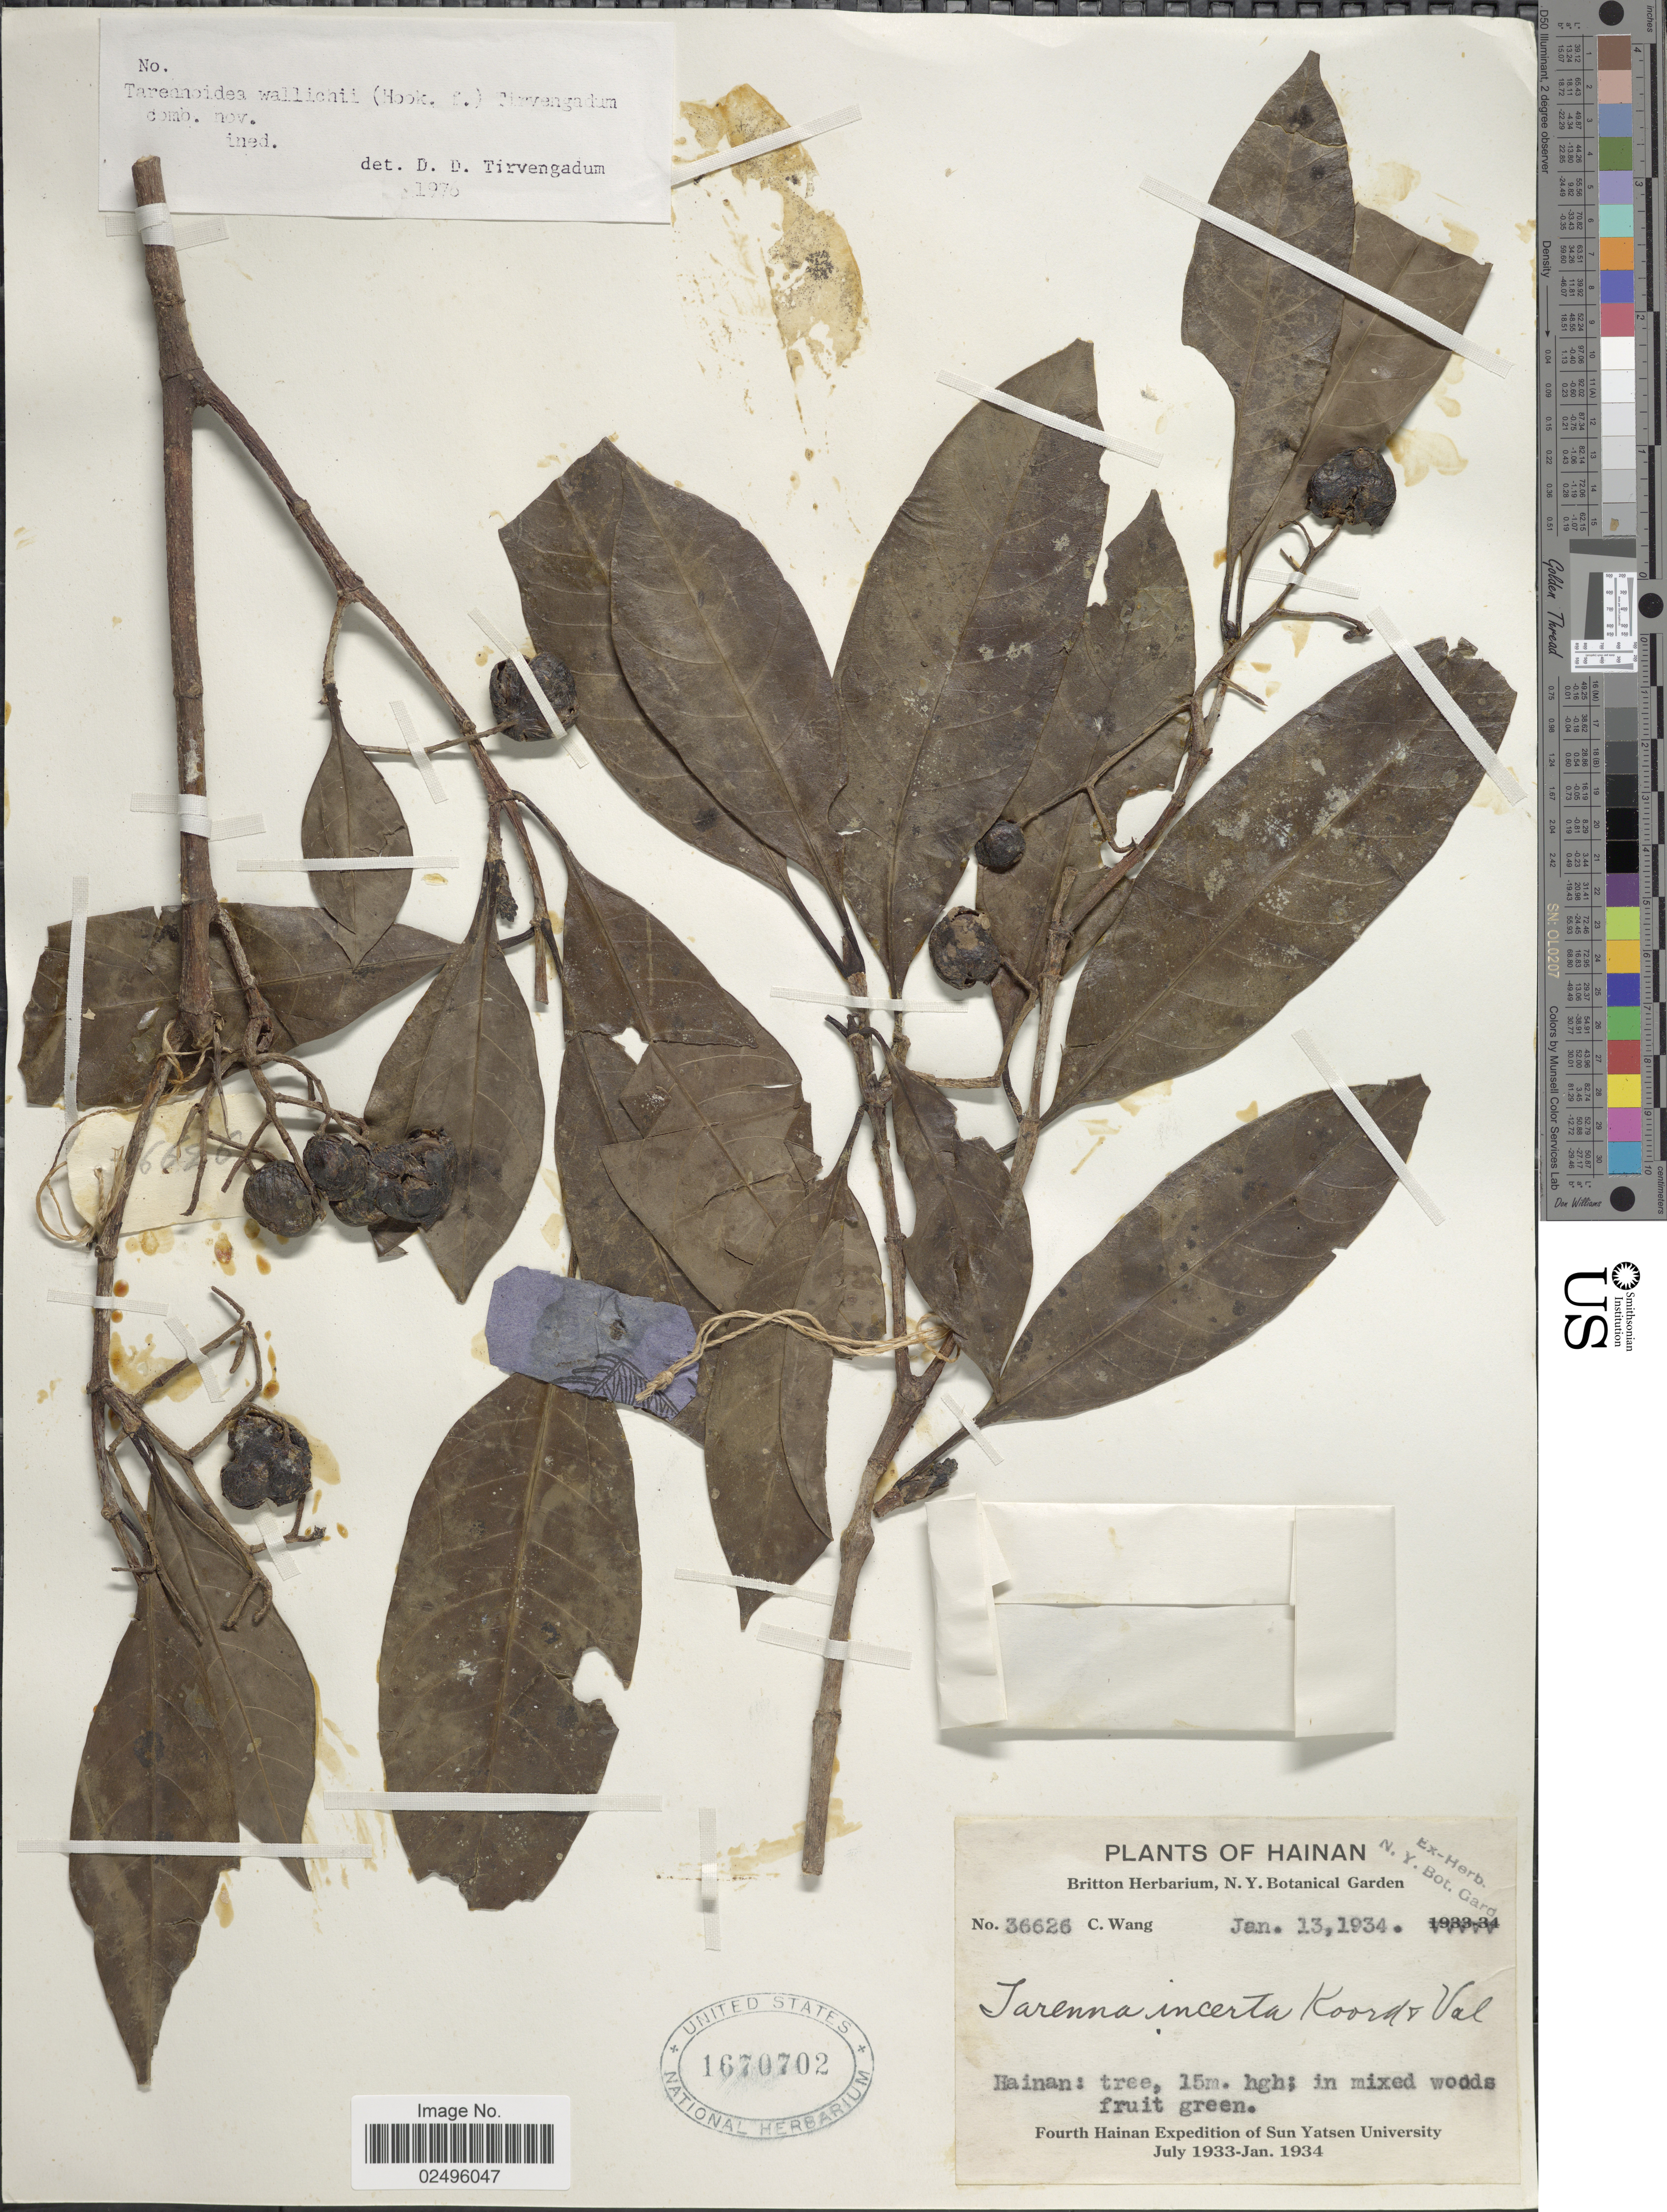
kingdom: Plantae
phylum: Tracheophyta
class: Magnoliopsida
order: Gentianales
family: Rubiaceae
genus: Tarennoidea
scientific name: Tarennoidea wallichii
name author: (Hook. f.) Tirveng. & Sastre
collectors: C. Wang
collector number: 36626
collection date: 1934-01-13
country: China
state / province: Hainan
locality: Hainan; in mixed woods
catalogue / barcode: US 1670702